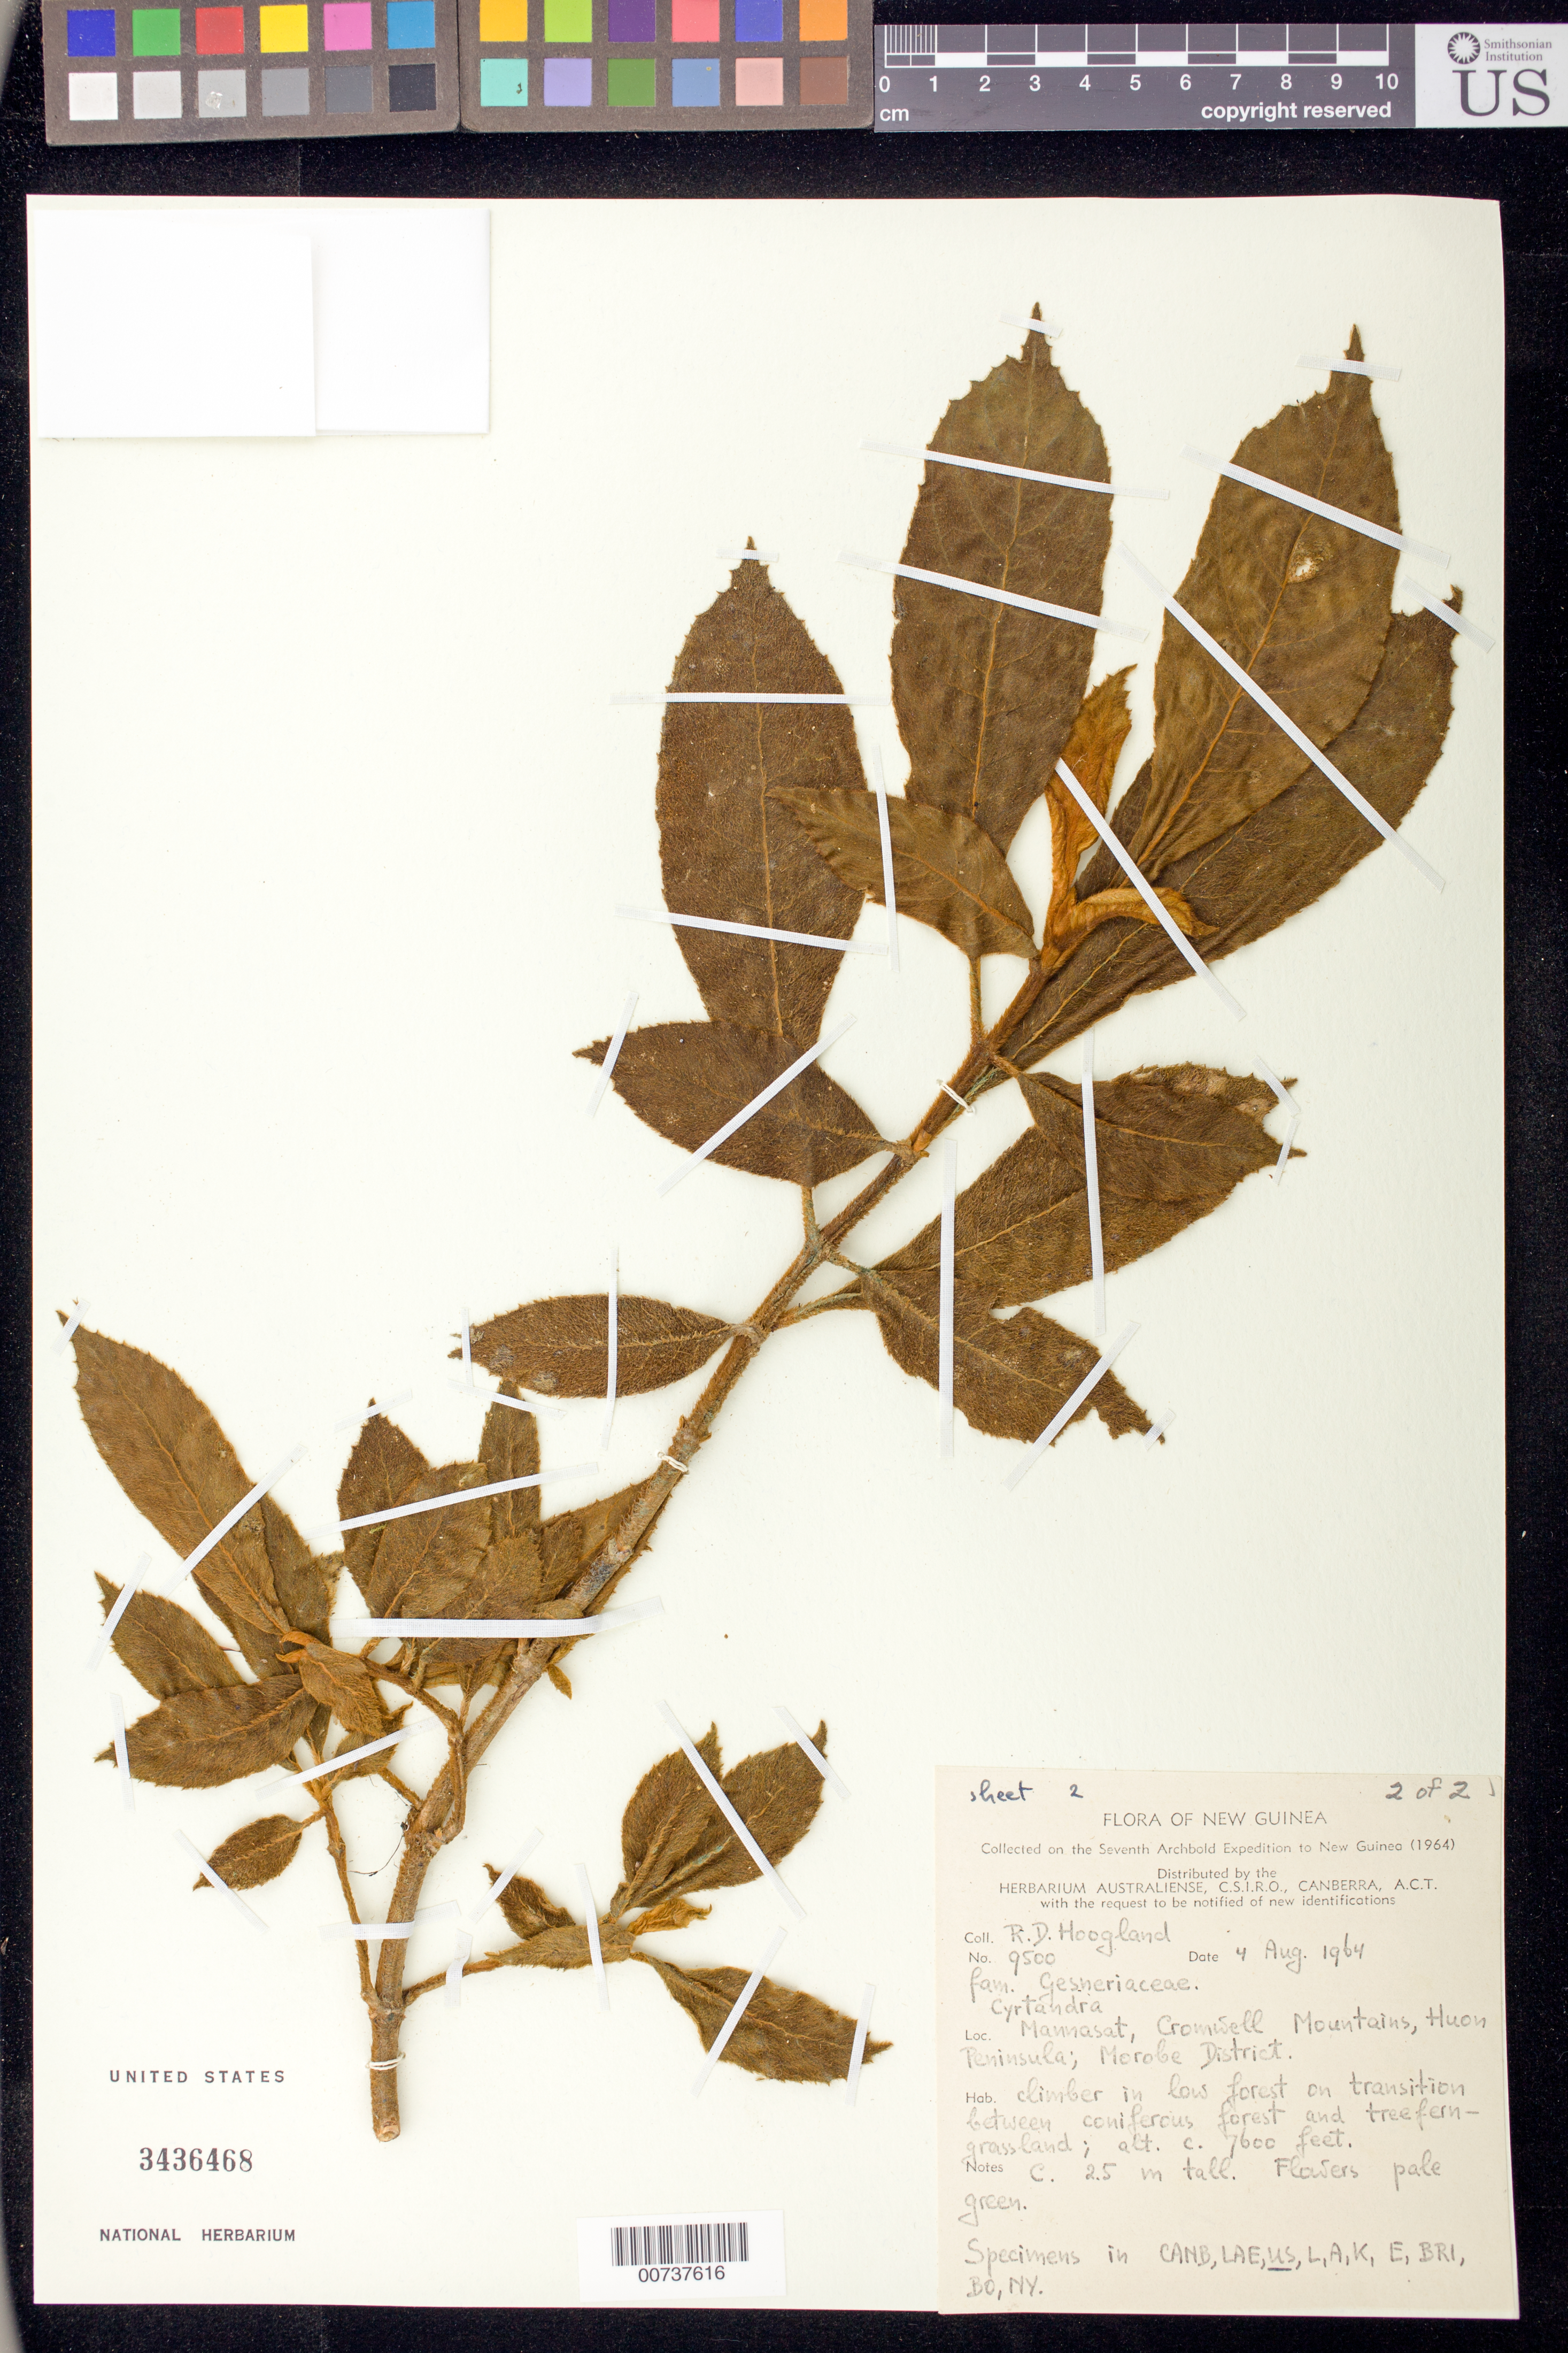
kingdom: Plantae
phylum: Tracheophyta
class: Magnoliopsida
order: Lamiales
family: Gesneriaceae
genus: Cyrtandra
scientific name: Cyrtandra sp.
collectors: R. D. Hoogland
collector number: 9500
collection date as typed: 04 Aug 1964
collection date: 1964-08-04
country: Papua New Guinea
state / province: Morobe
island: New Guinea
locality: Mannasat, Cromwell Mountains, Huon Peninsula; Morobe District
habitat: Climber in in low forest on transition between coniferous forest and treefern-grassland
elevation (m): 2316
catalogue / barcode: US 3436468